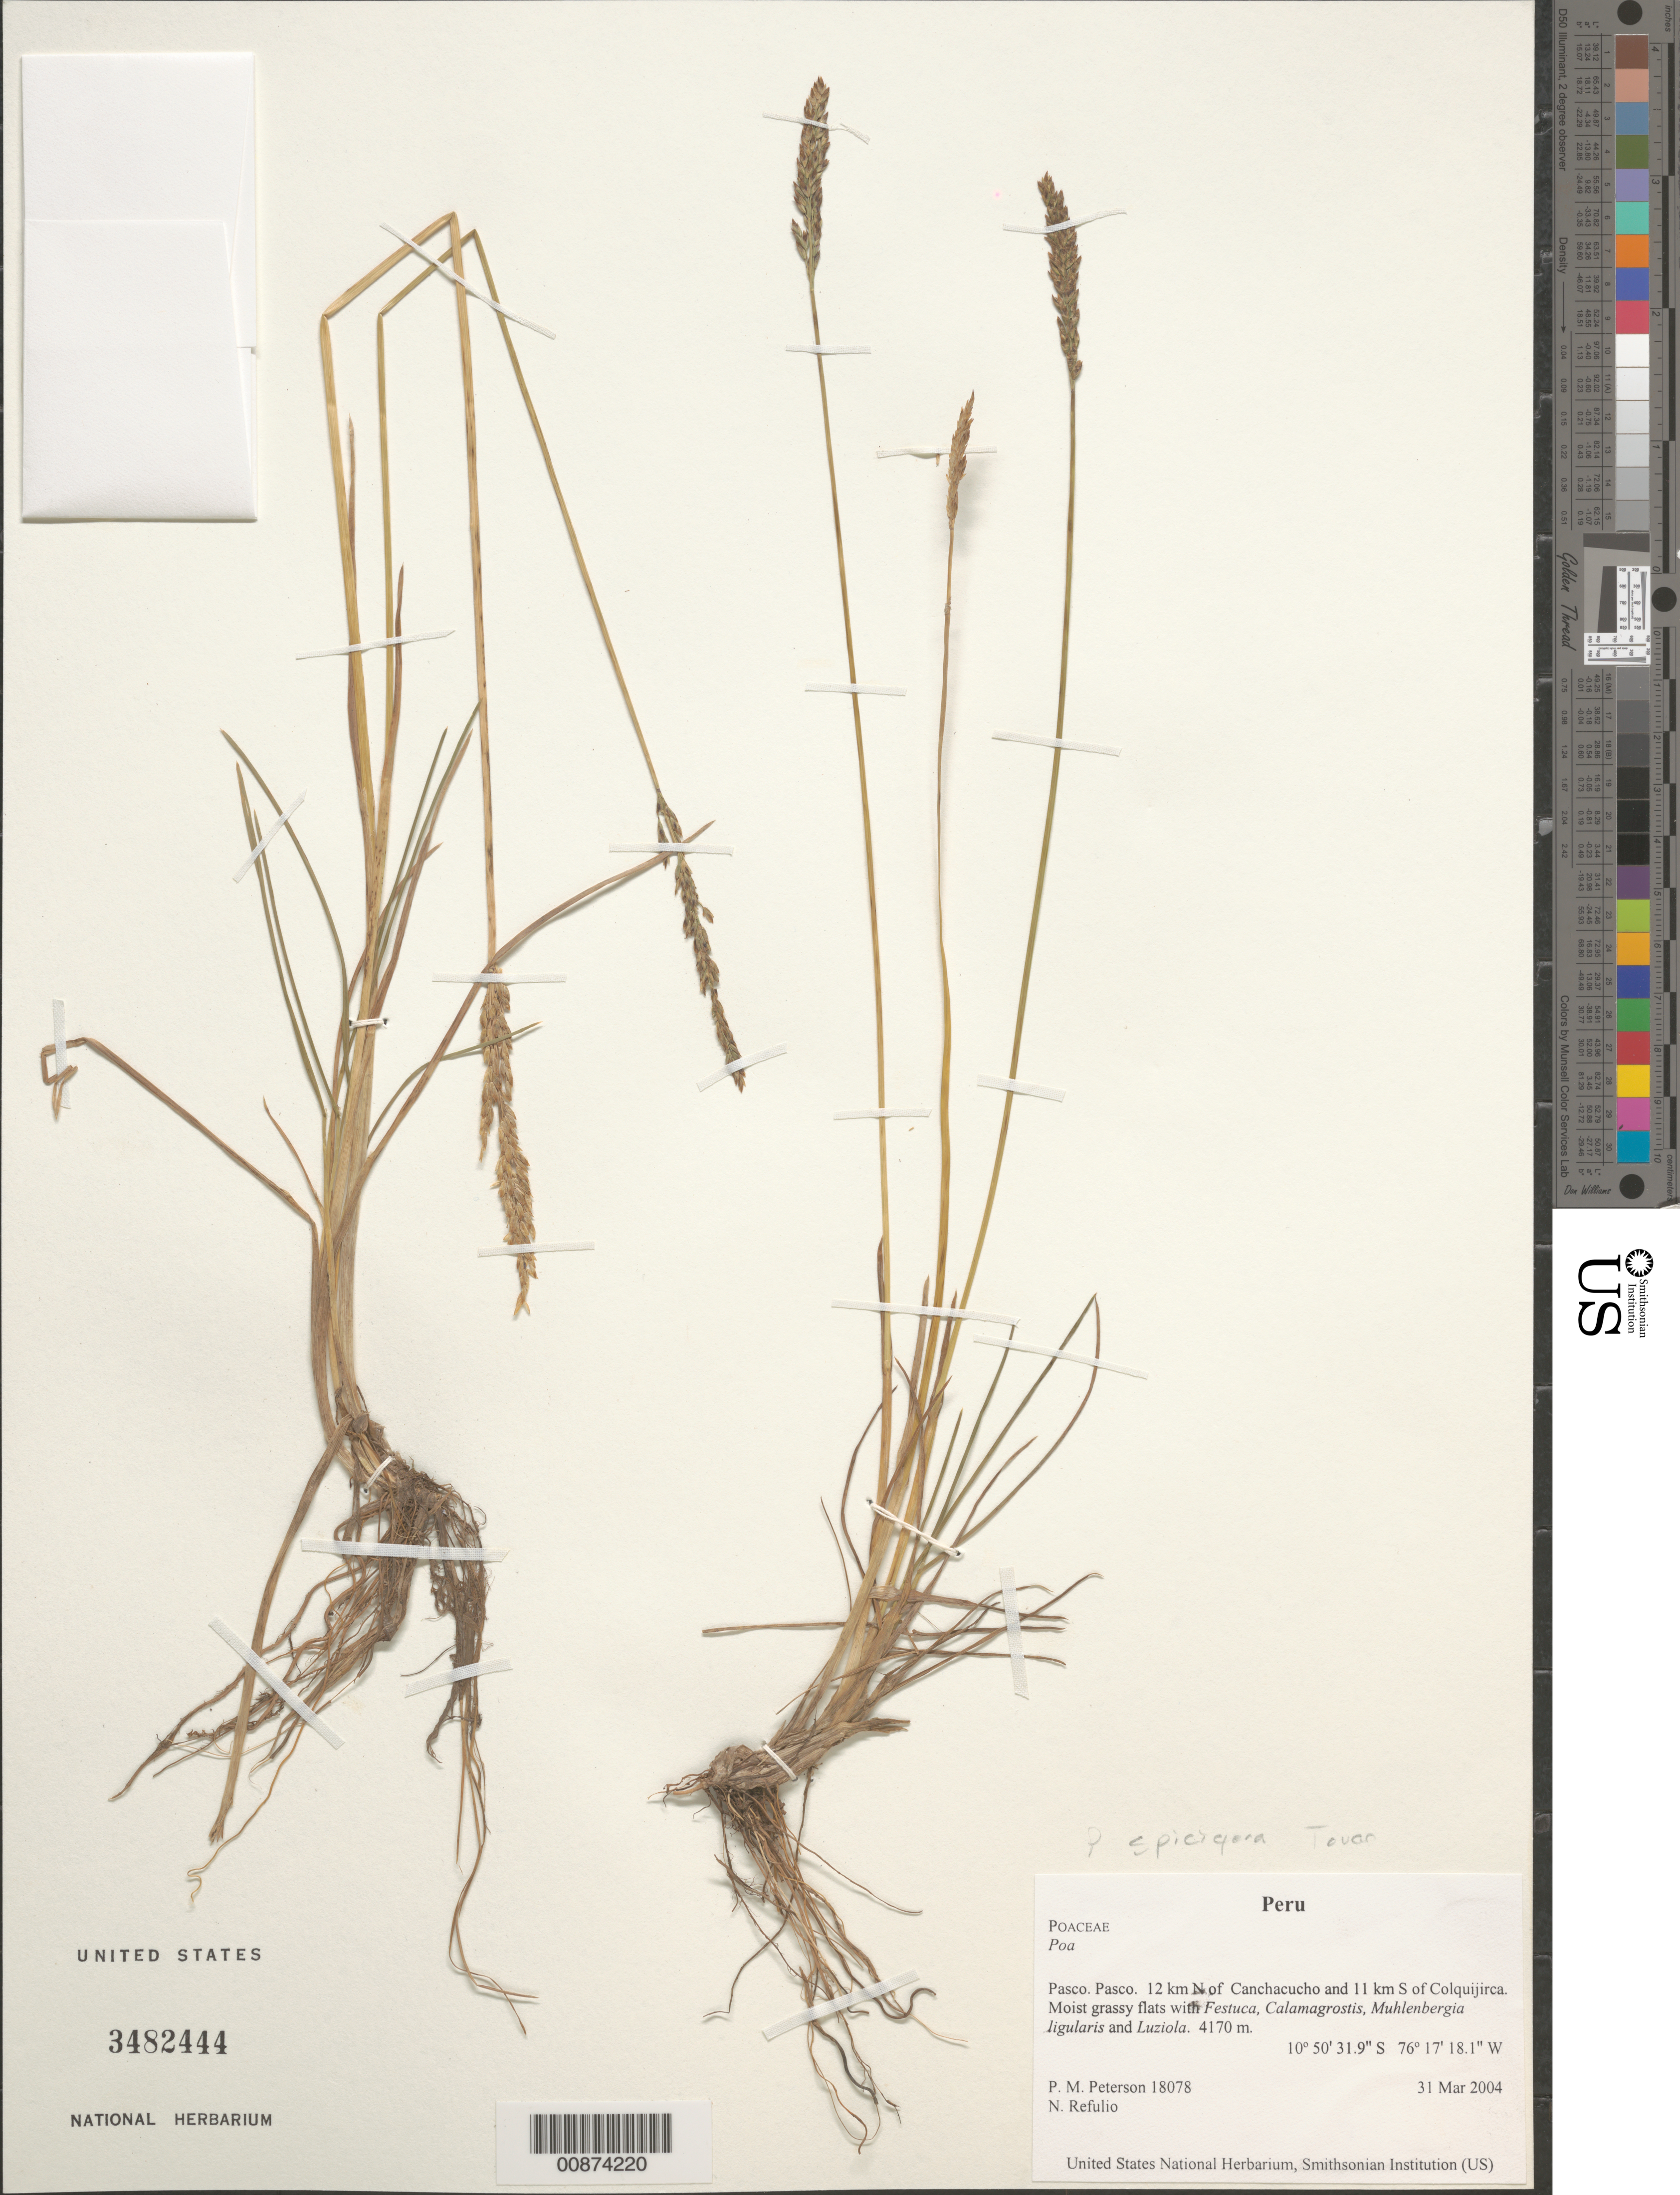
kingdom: Plantae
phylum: Tracheophyta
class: Liliopsida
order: Poales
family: Poaceae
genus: Poa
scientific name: Poa spicigera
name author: Tovar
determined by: Soreng, Robert J., Research Associate (BOT), Smithsonian Institution - National Museum of Natural History (UNITED STATES)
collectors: P. M. Peterson & N. Refulio-Rodríguez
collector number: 18078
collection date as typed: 31 Mar 2004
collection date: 2004-03-31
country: Peru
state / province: Pasco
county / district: Pasco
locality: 12 km N of Canchacucho and 11 km S of Colquijirca. Moist grassy flats with Festuca, Calamagrostis, Muhlenbergia ligularis and Luziola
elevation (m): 4170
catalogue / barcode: US 3482444